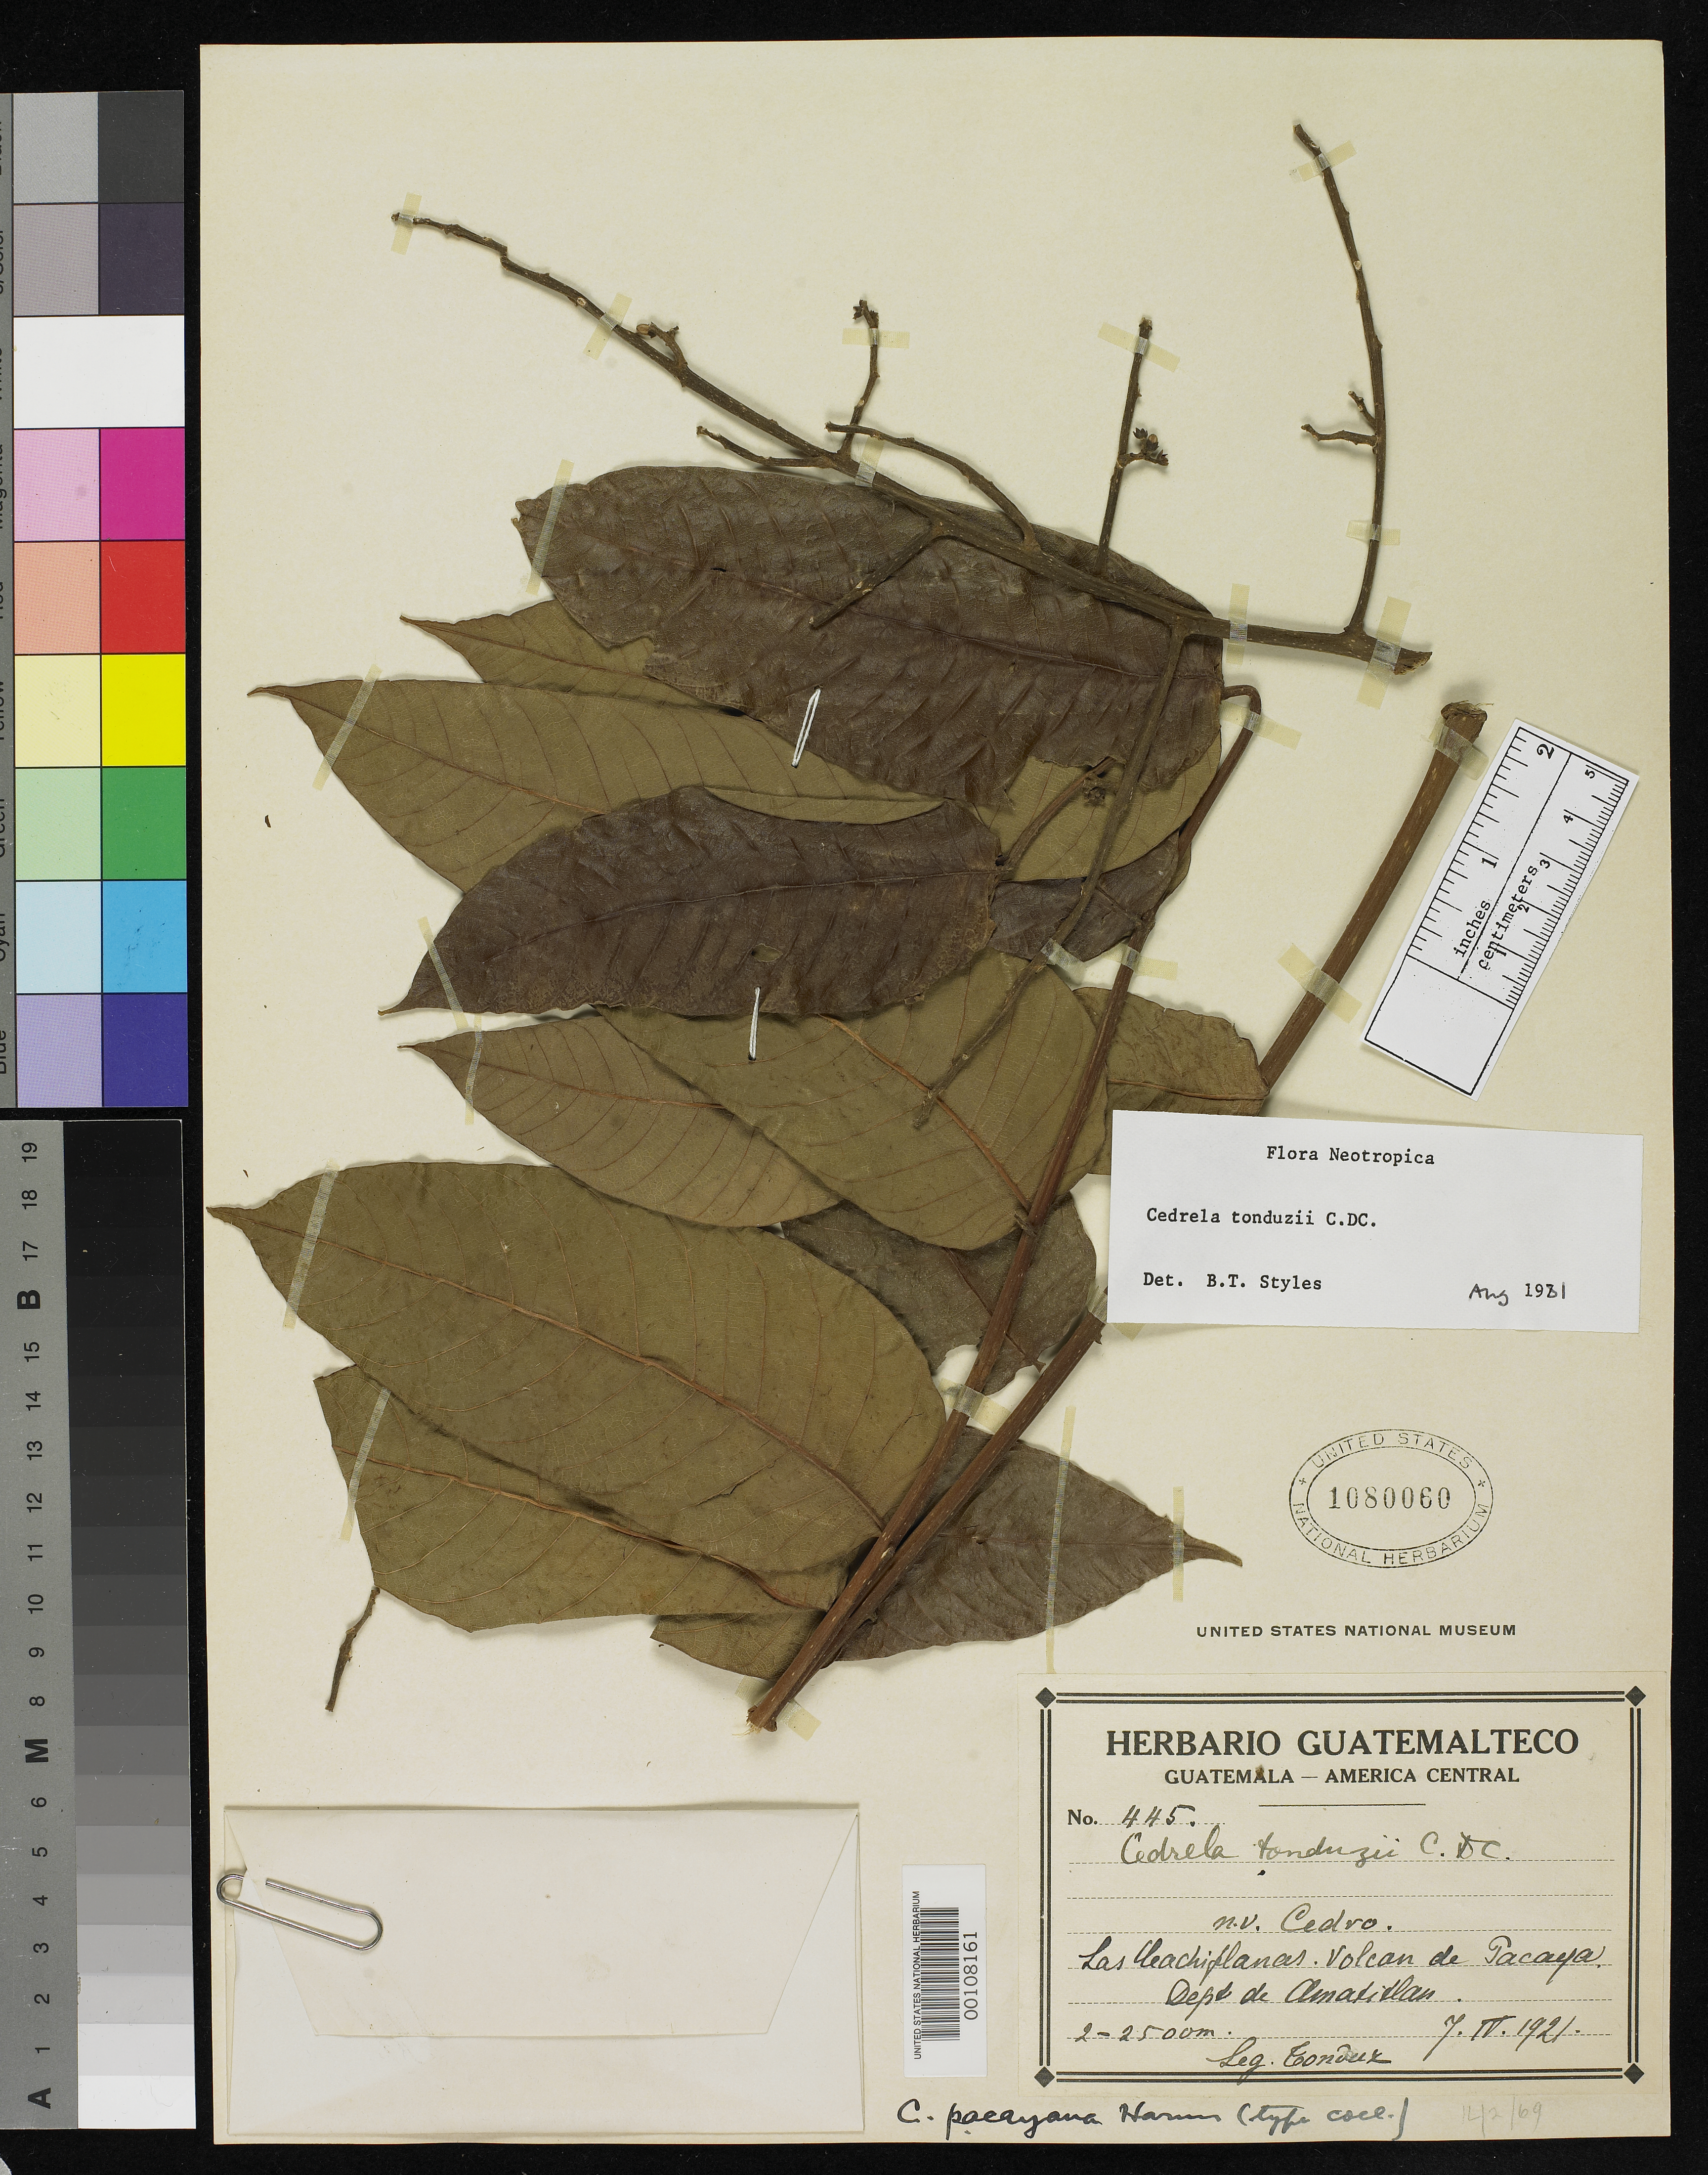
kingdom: Plantae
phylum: Tracheophyta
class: Magnoliopsida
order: Sapindales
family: Meliaceae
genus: Cedrela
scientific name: Cedrela pacayana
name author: Harms in Pilg.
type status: Isotype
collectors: A. Tonduz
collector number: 445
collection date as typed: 07 Apr 1921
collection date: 1921-04-07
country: Guatemala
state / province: Guatemala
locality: Volcan de Pacaya, Las Cachiflanas.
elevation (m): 2000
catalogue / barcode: US 1080060